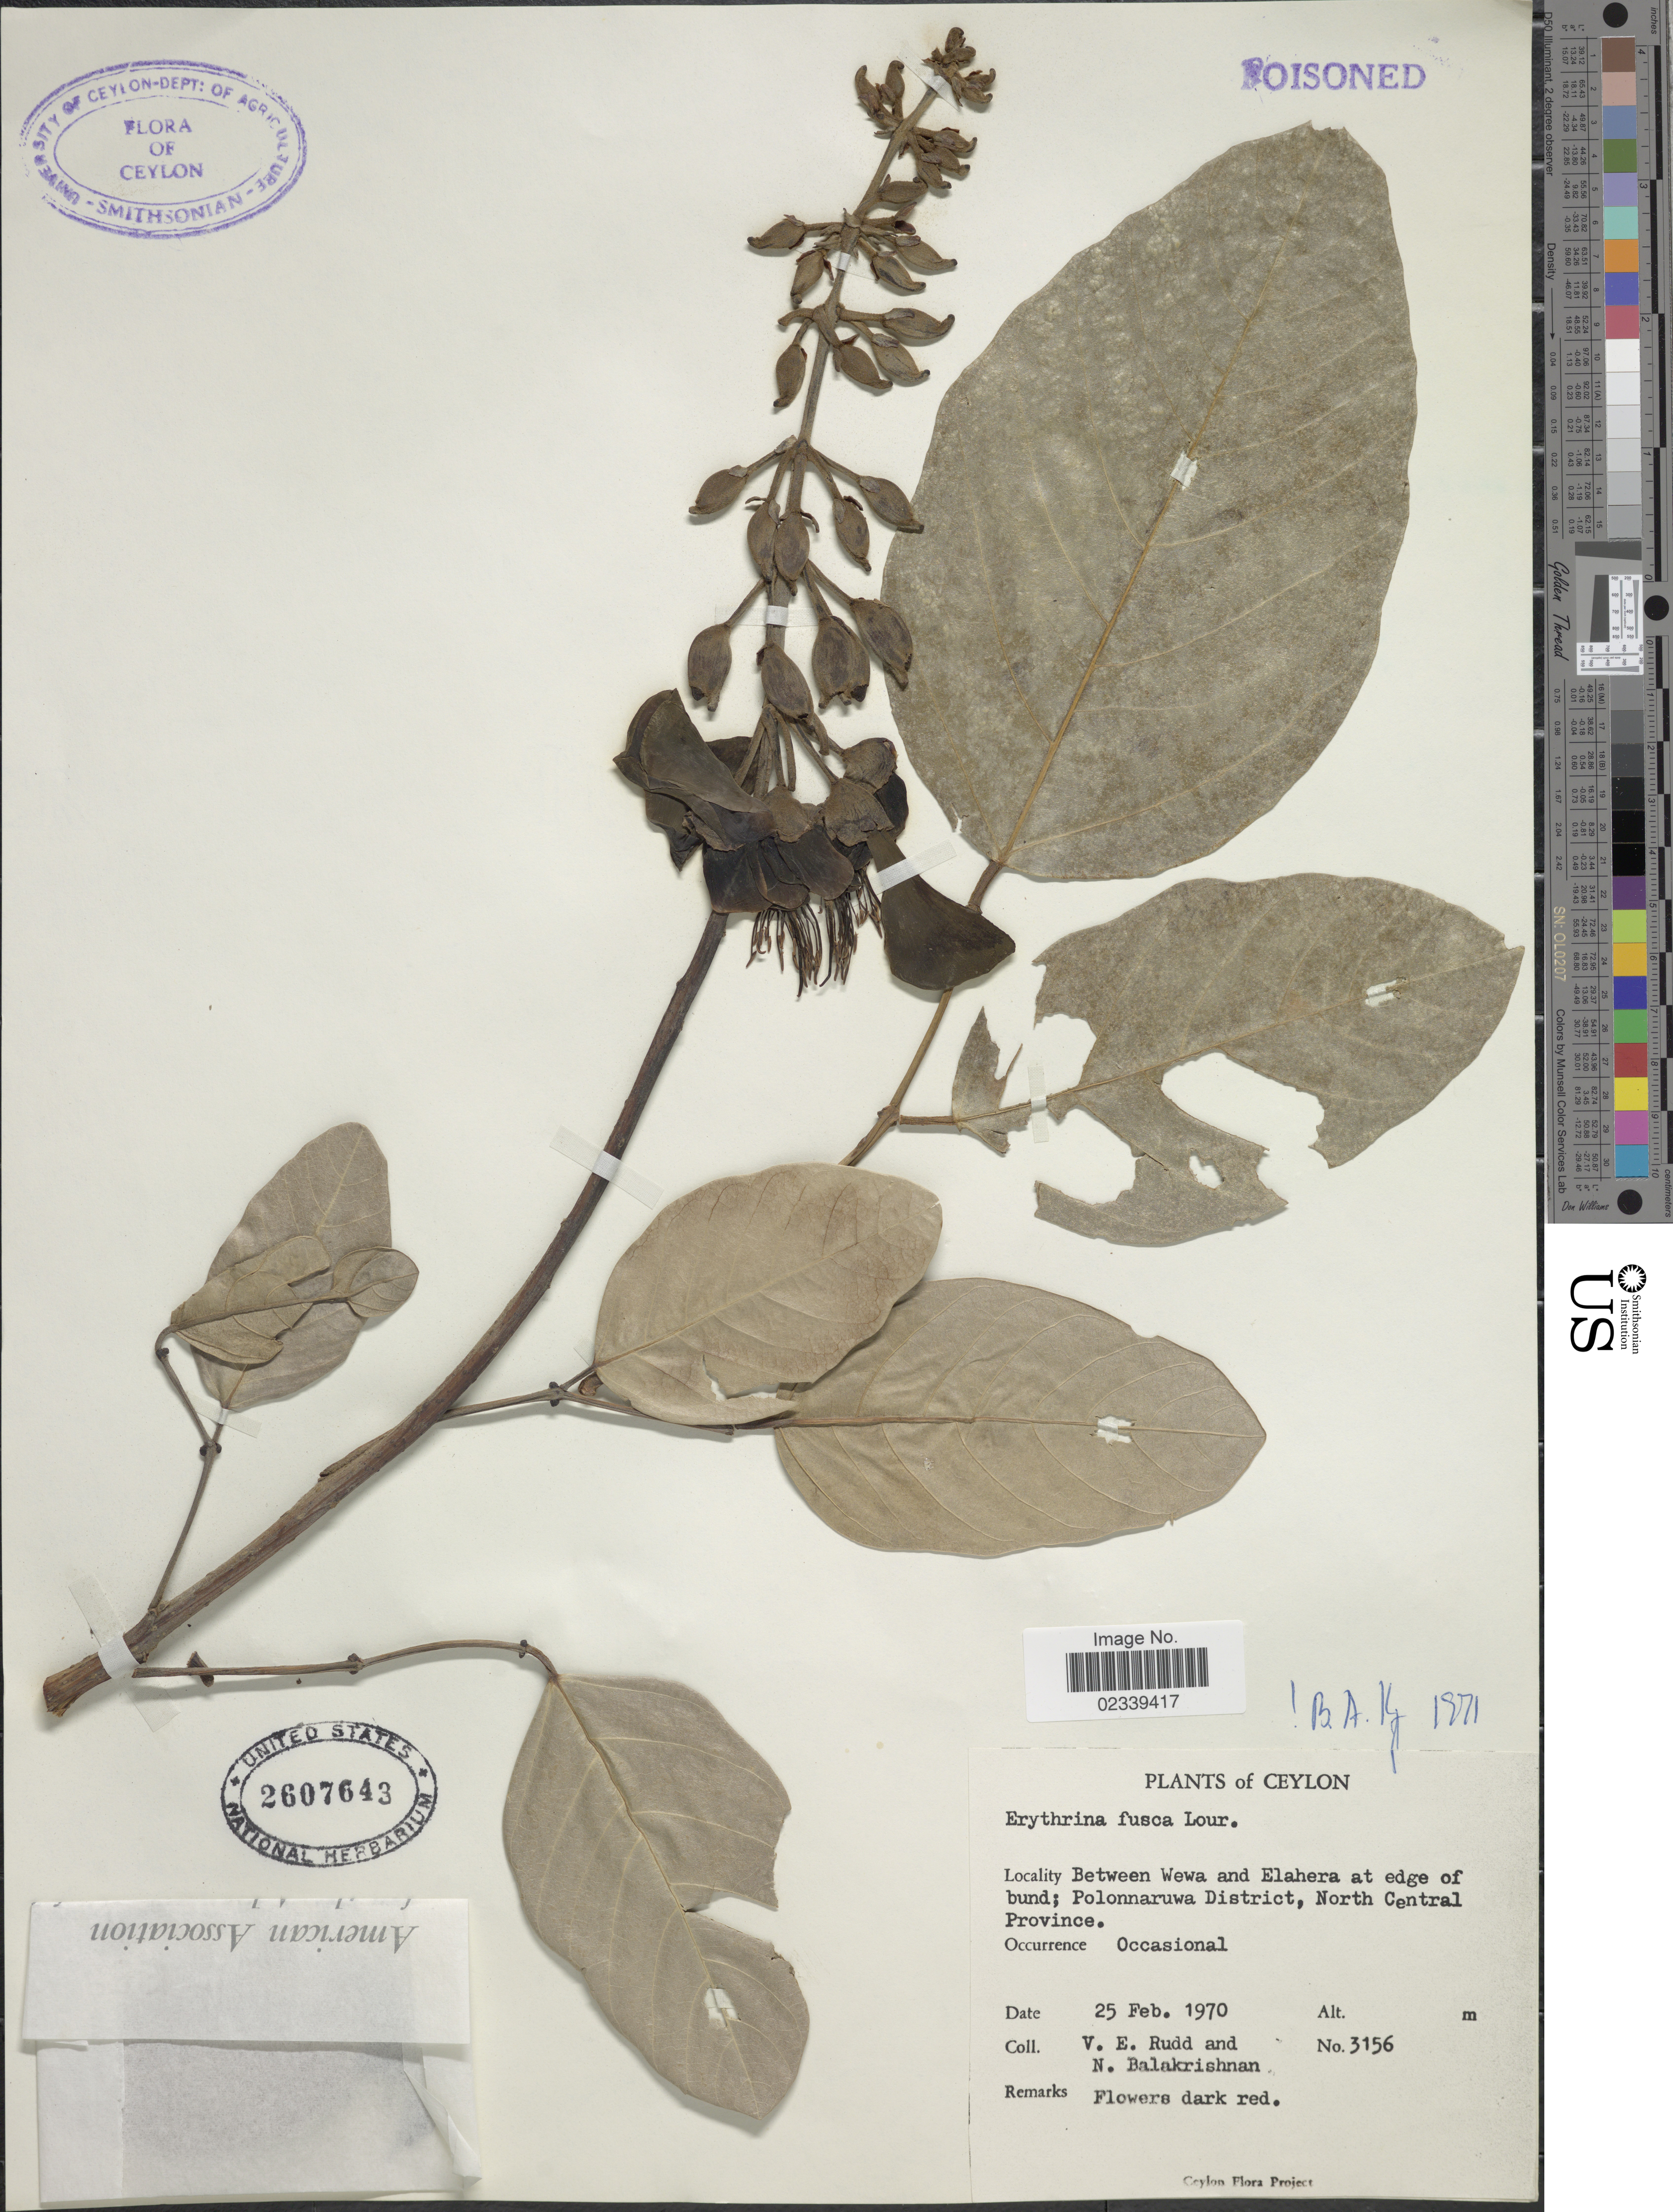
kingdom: Plantae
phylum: Tracheophyta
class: Magnoliopsida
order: Fabales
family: Fabaceae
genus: Erythrina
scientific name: Erythrina fusca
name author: Lour.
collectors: V. E. Rudd & N. Balakrishnan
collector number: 3156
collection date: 1970-02-25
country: Sri Lanka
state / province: North Central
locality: Ceylon, Between Wewa and Elahera at edge of bund; Polonnaruwa District.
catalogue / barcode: US 2607643